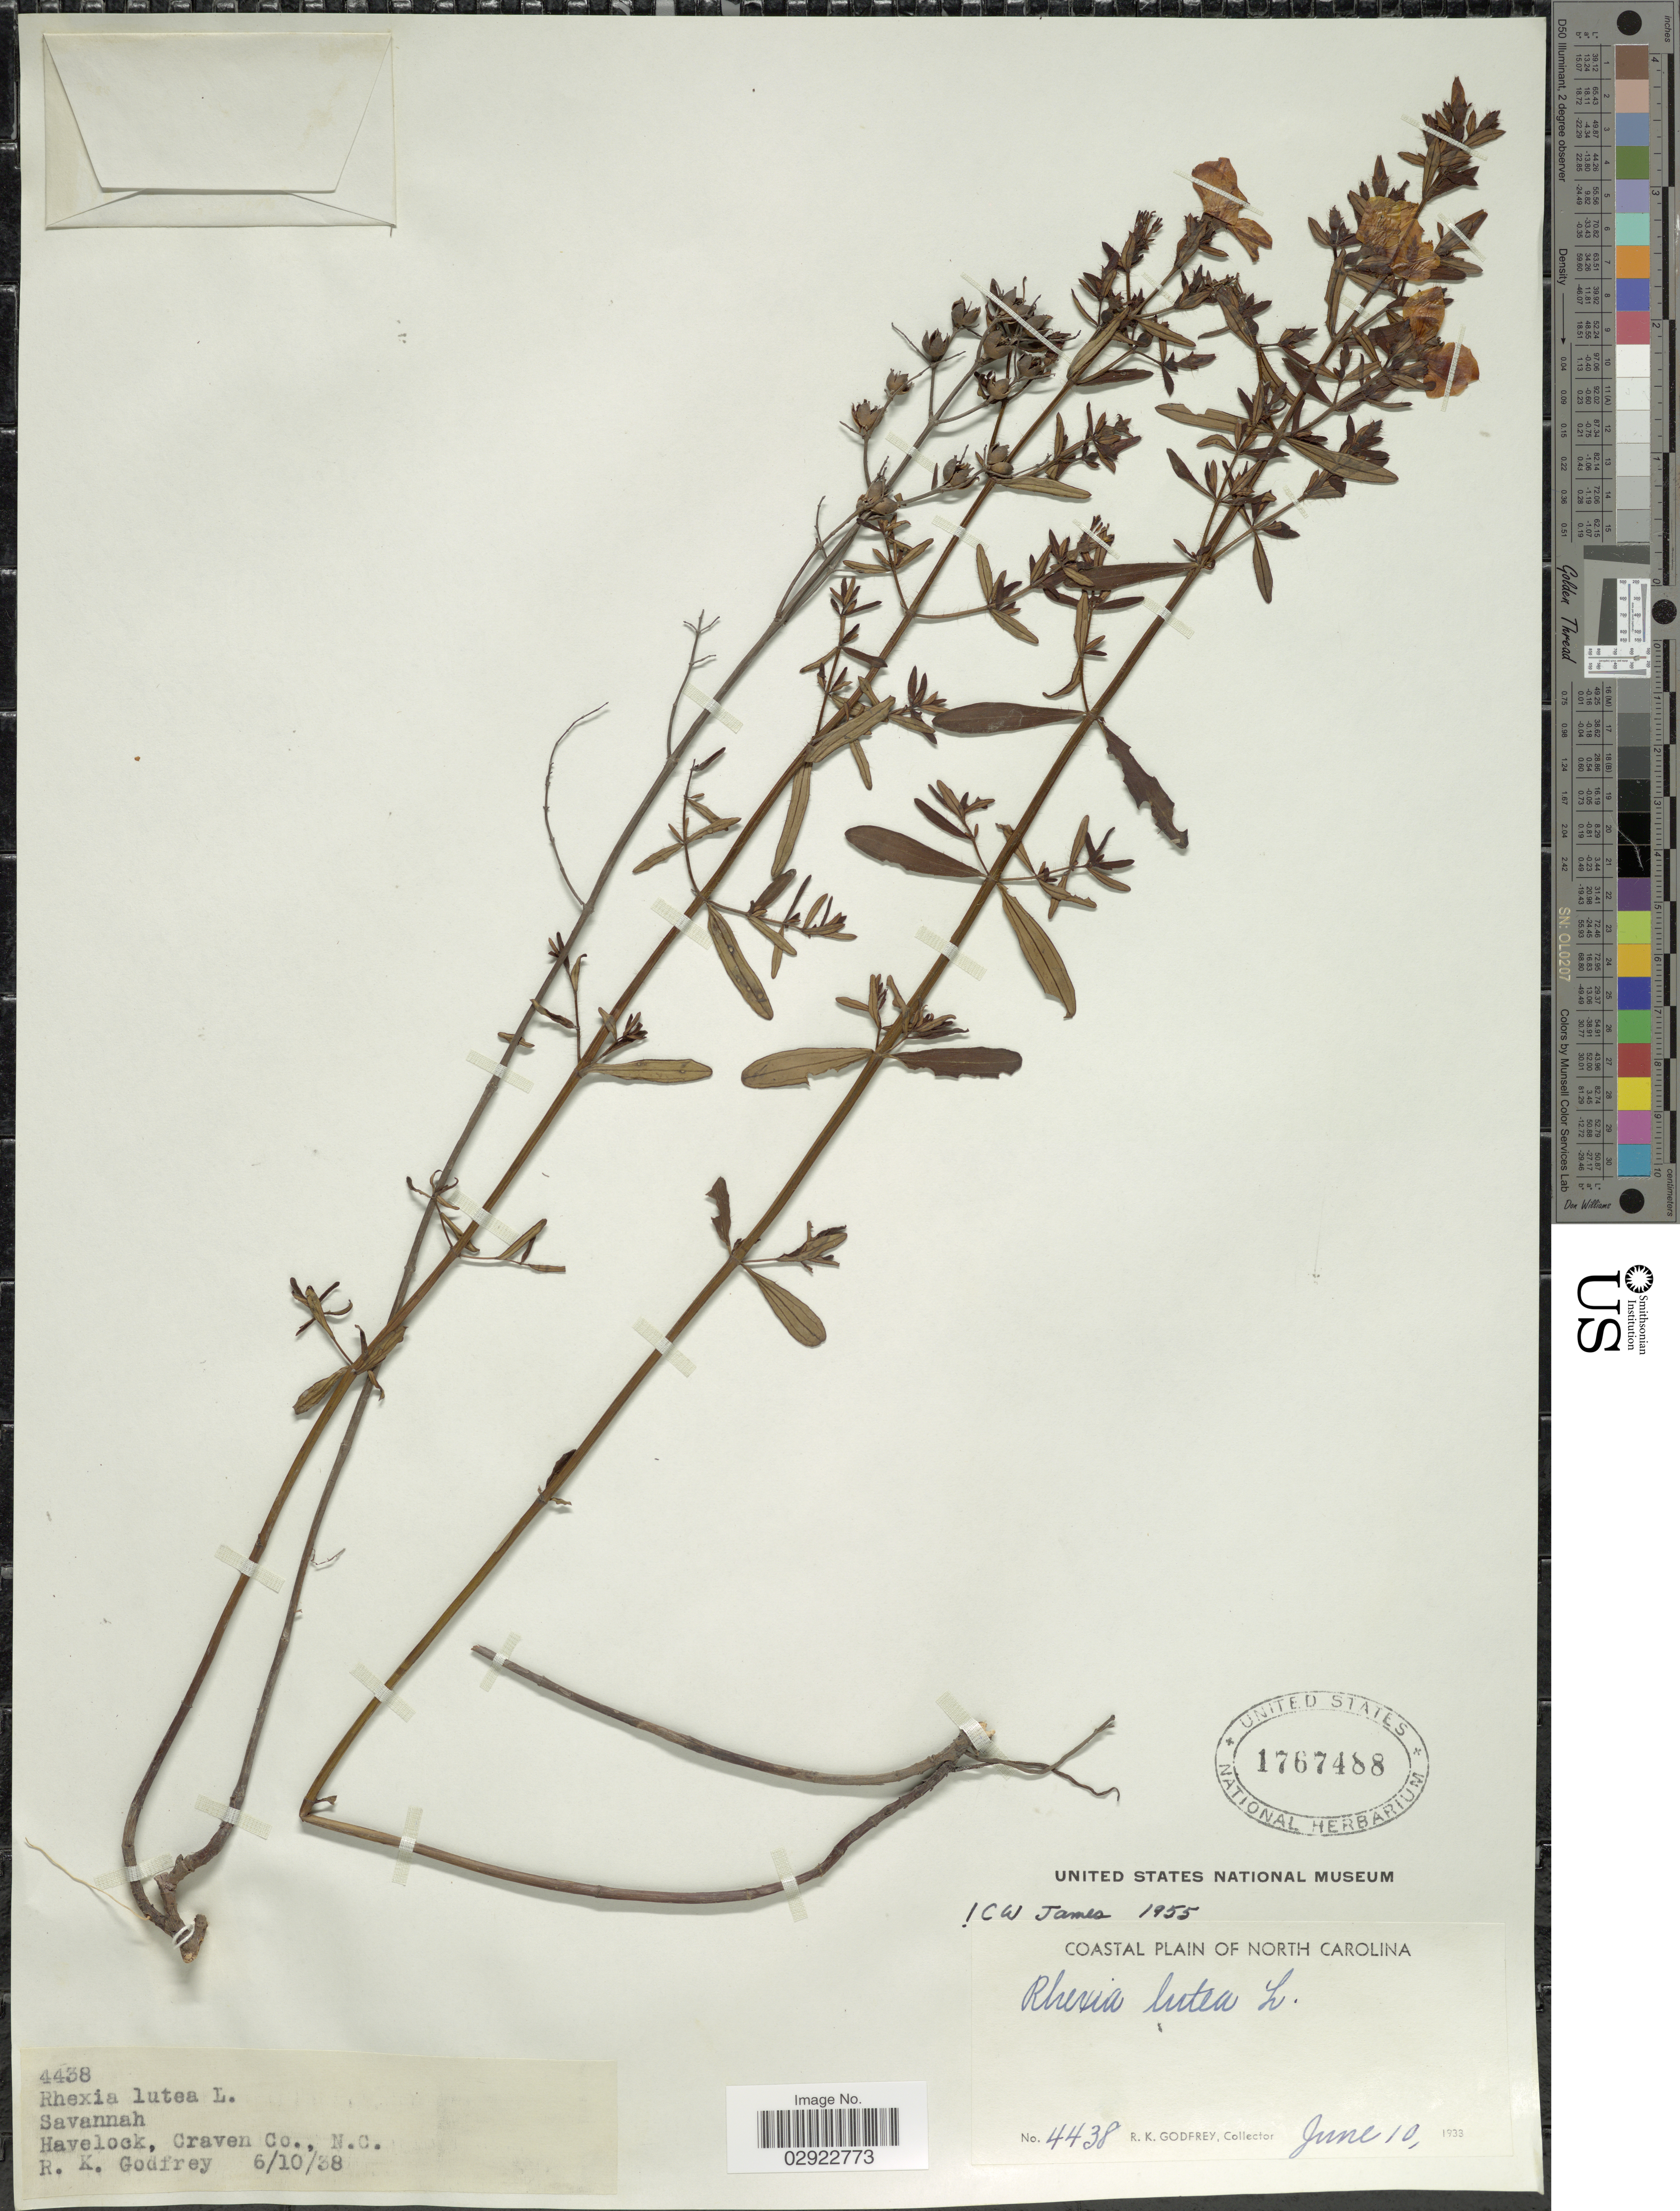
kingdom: Plantae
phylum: Tracheophyta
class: Magnoliopsida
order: Myrtales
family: Melastomataceae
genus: Rhexia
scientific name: Rhexia lutea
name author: Walter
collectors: R. K. Godfrey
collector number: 4438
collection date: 1938-06-10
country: United States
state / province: North Carolina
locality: Havelock, Craven Co.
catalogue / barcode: US 1767488